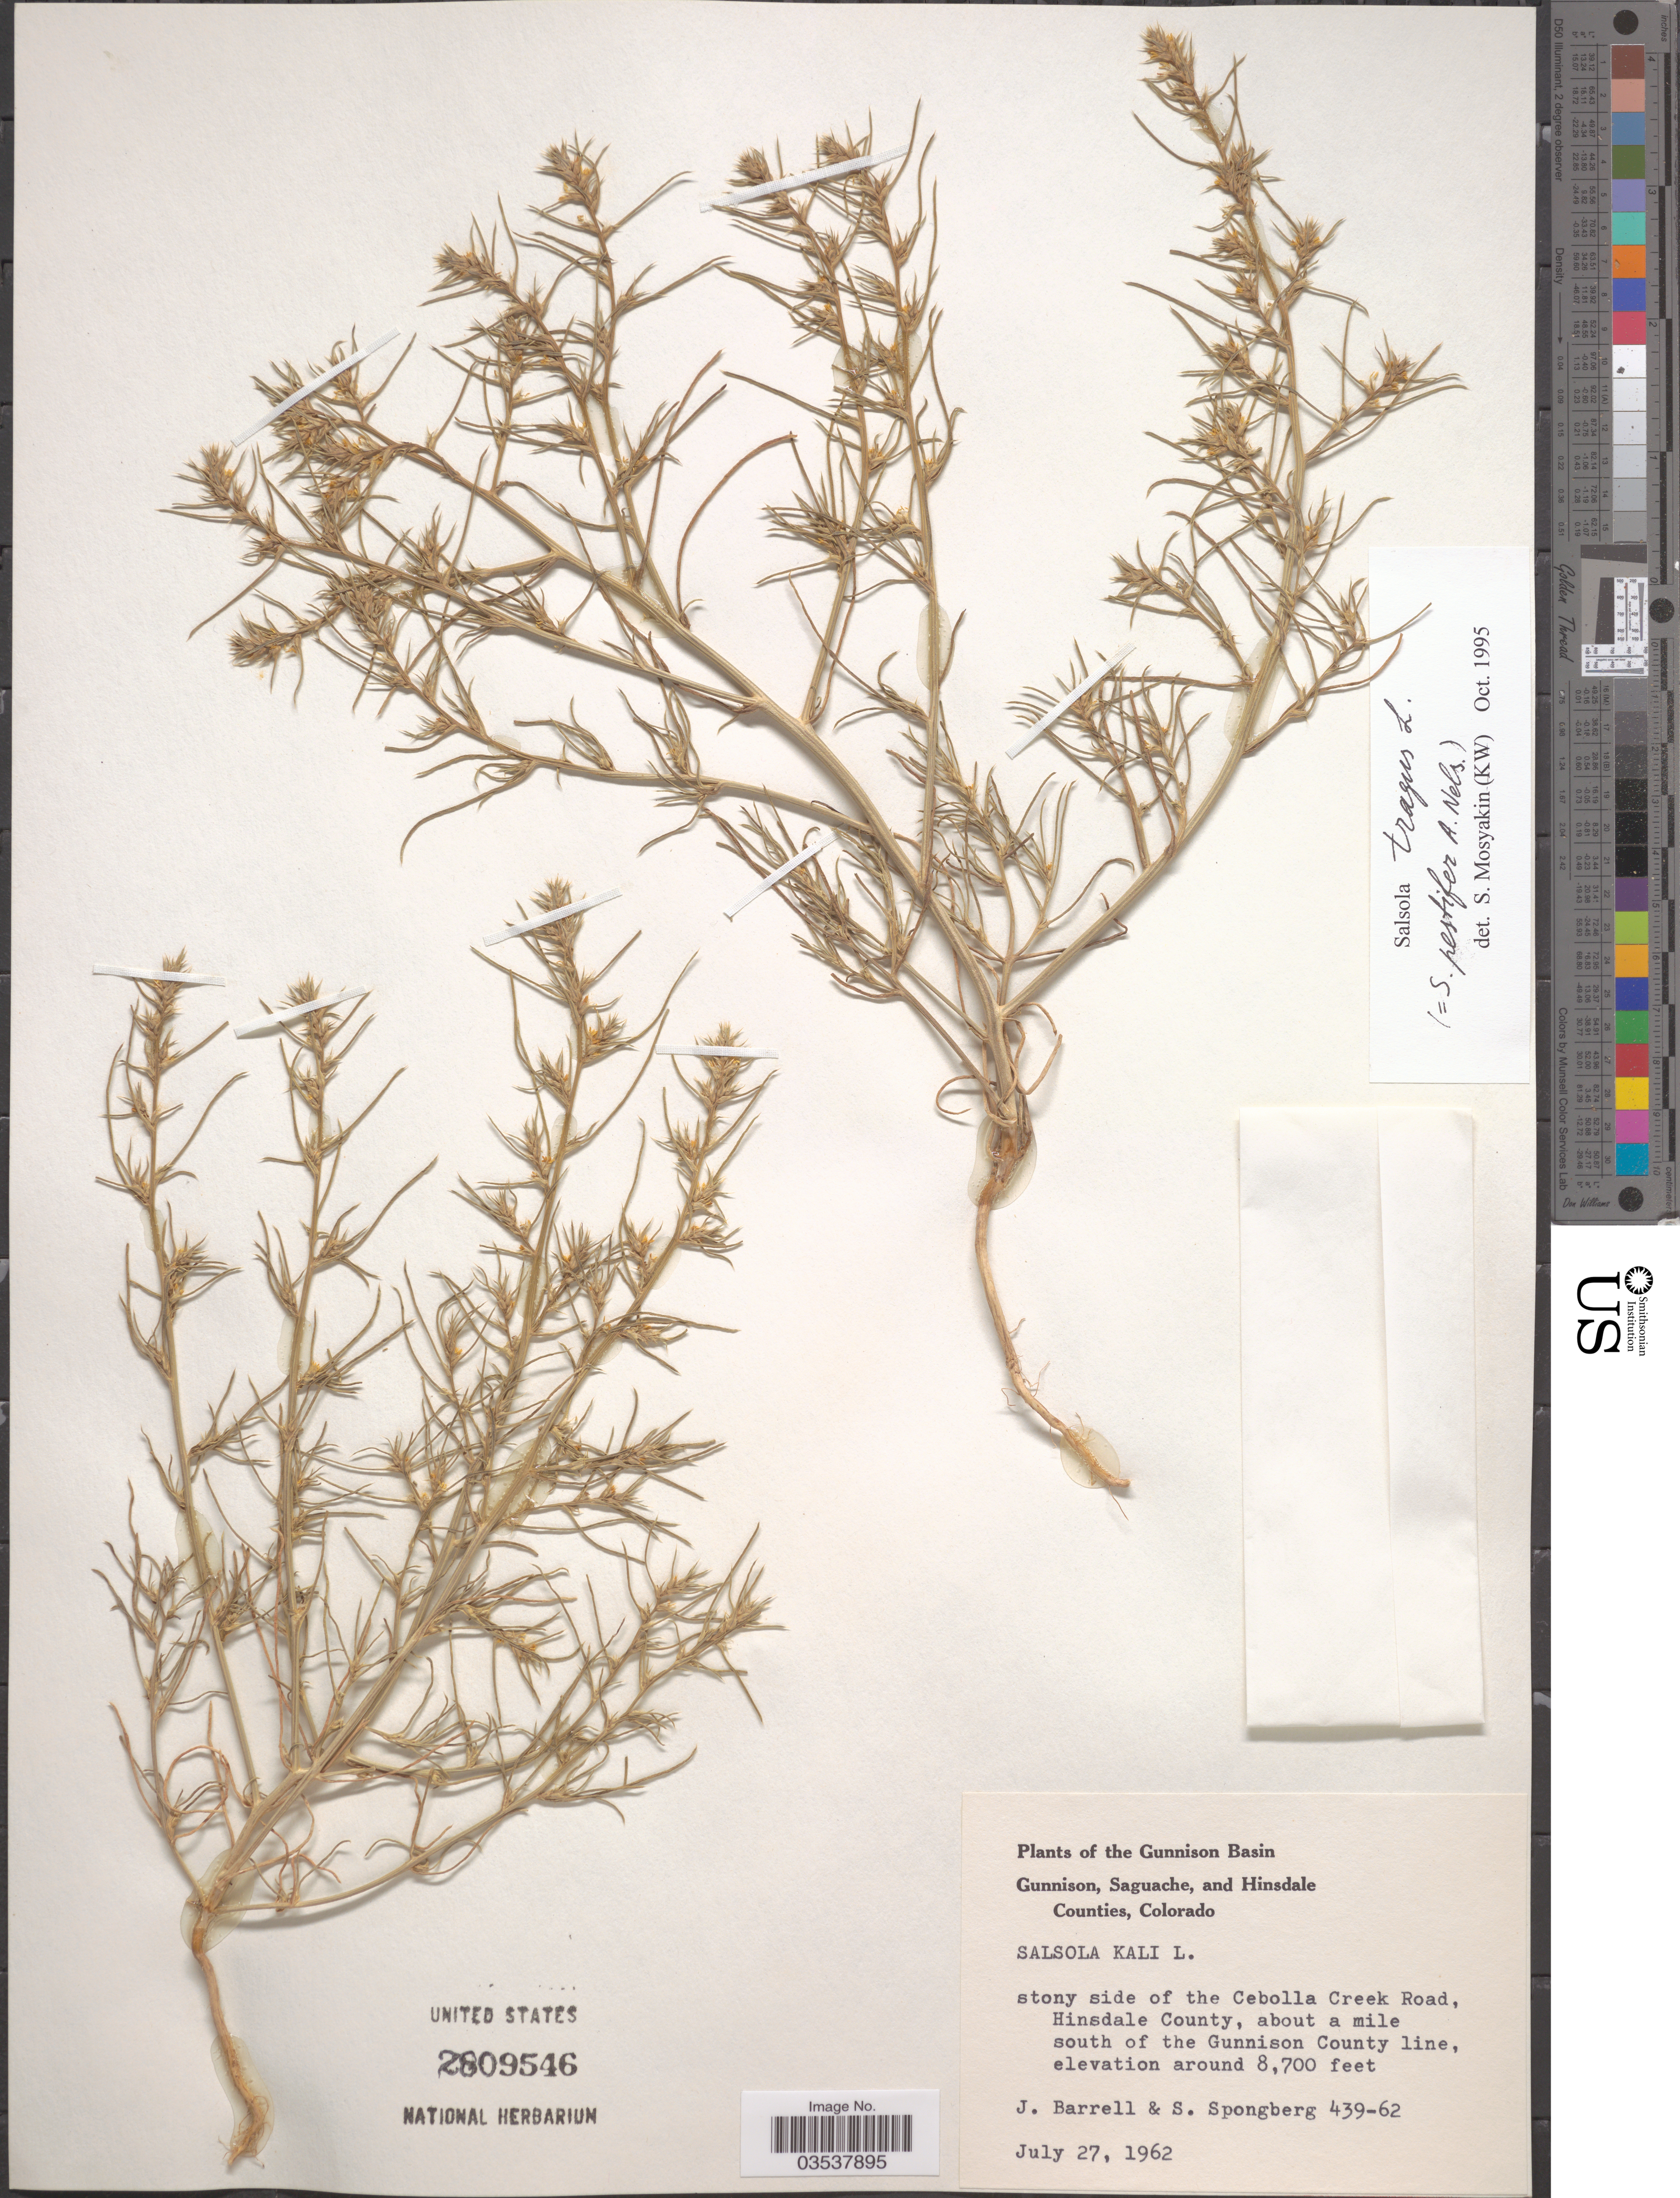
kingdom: Plantae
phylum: Tracheophyta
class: Magnoliopsida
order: Caryophyllales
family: Amaranthaceae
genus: Salsola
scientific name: Salsola tragus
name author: L.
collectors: J. Barrell & S. A.Spongberg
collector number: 439-62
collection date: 1962-07-27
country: United States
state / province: Colorado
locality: Gunnison Basin. Stony side of the Cebolla Creek Road, Hinsdale County, about a mile south of the Gunnison County line.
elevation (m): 2652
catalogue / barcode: US 2809546